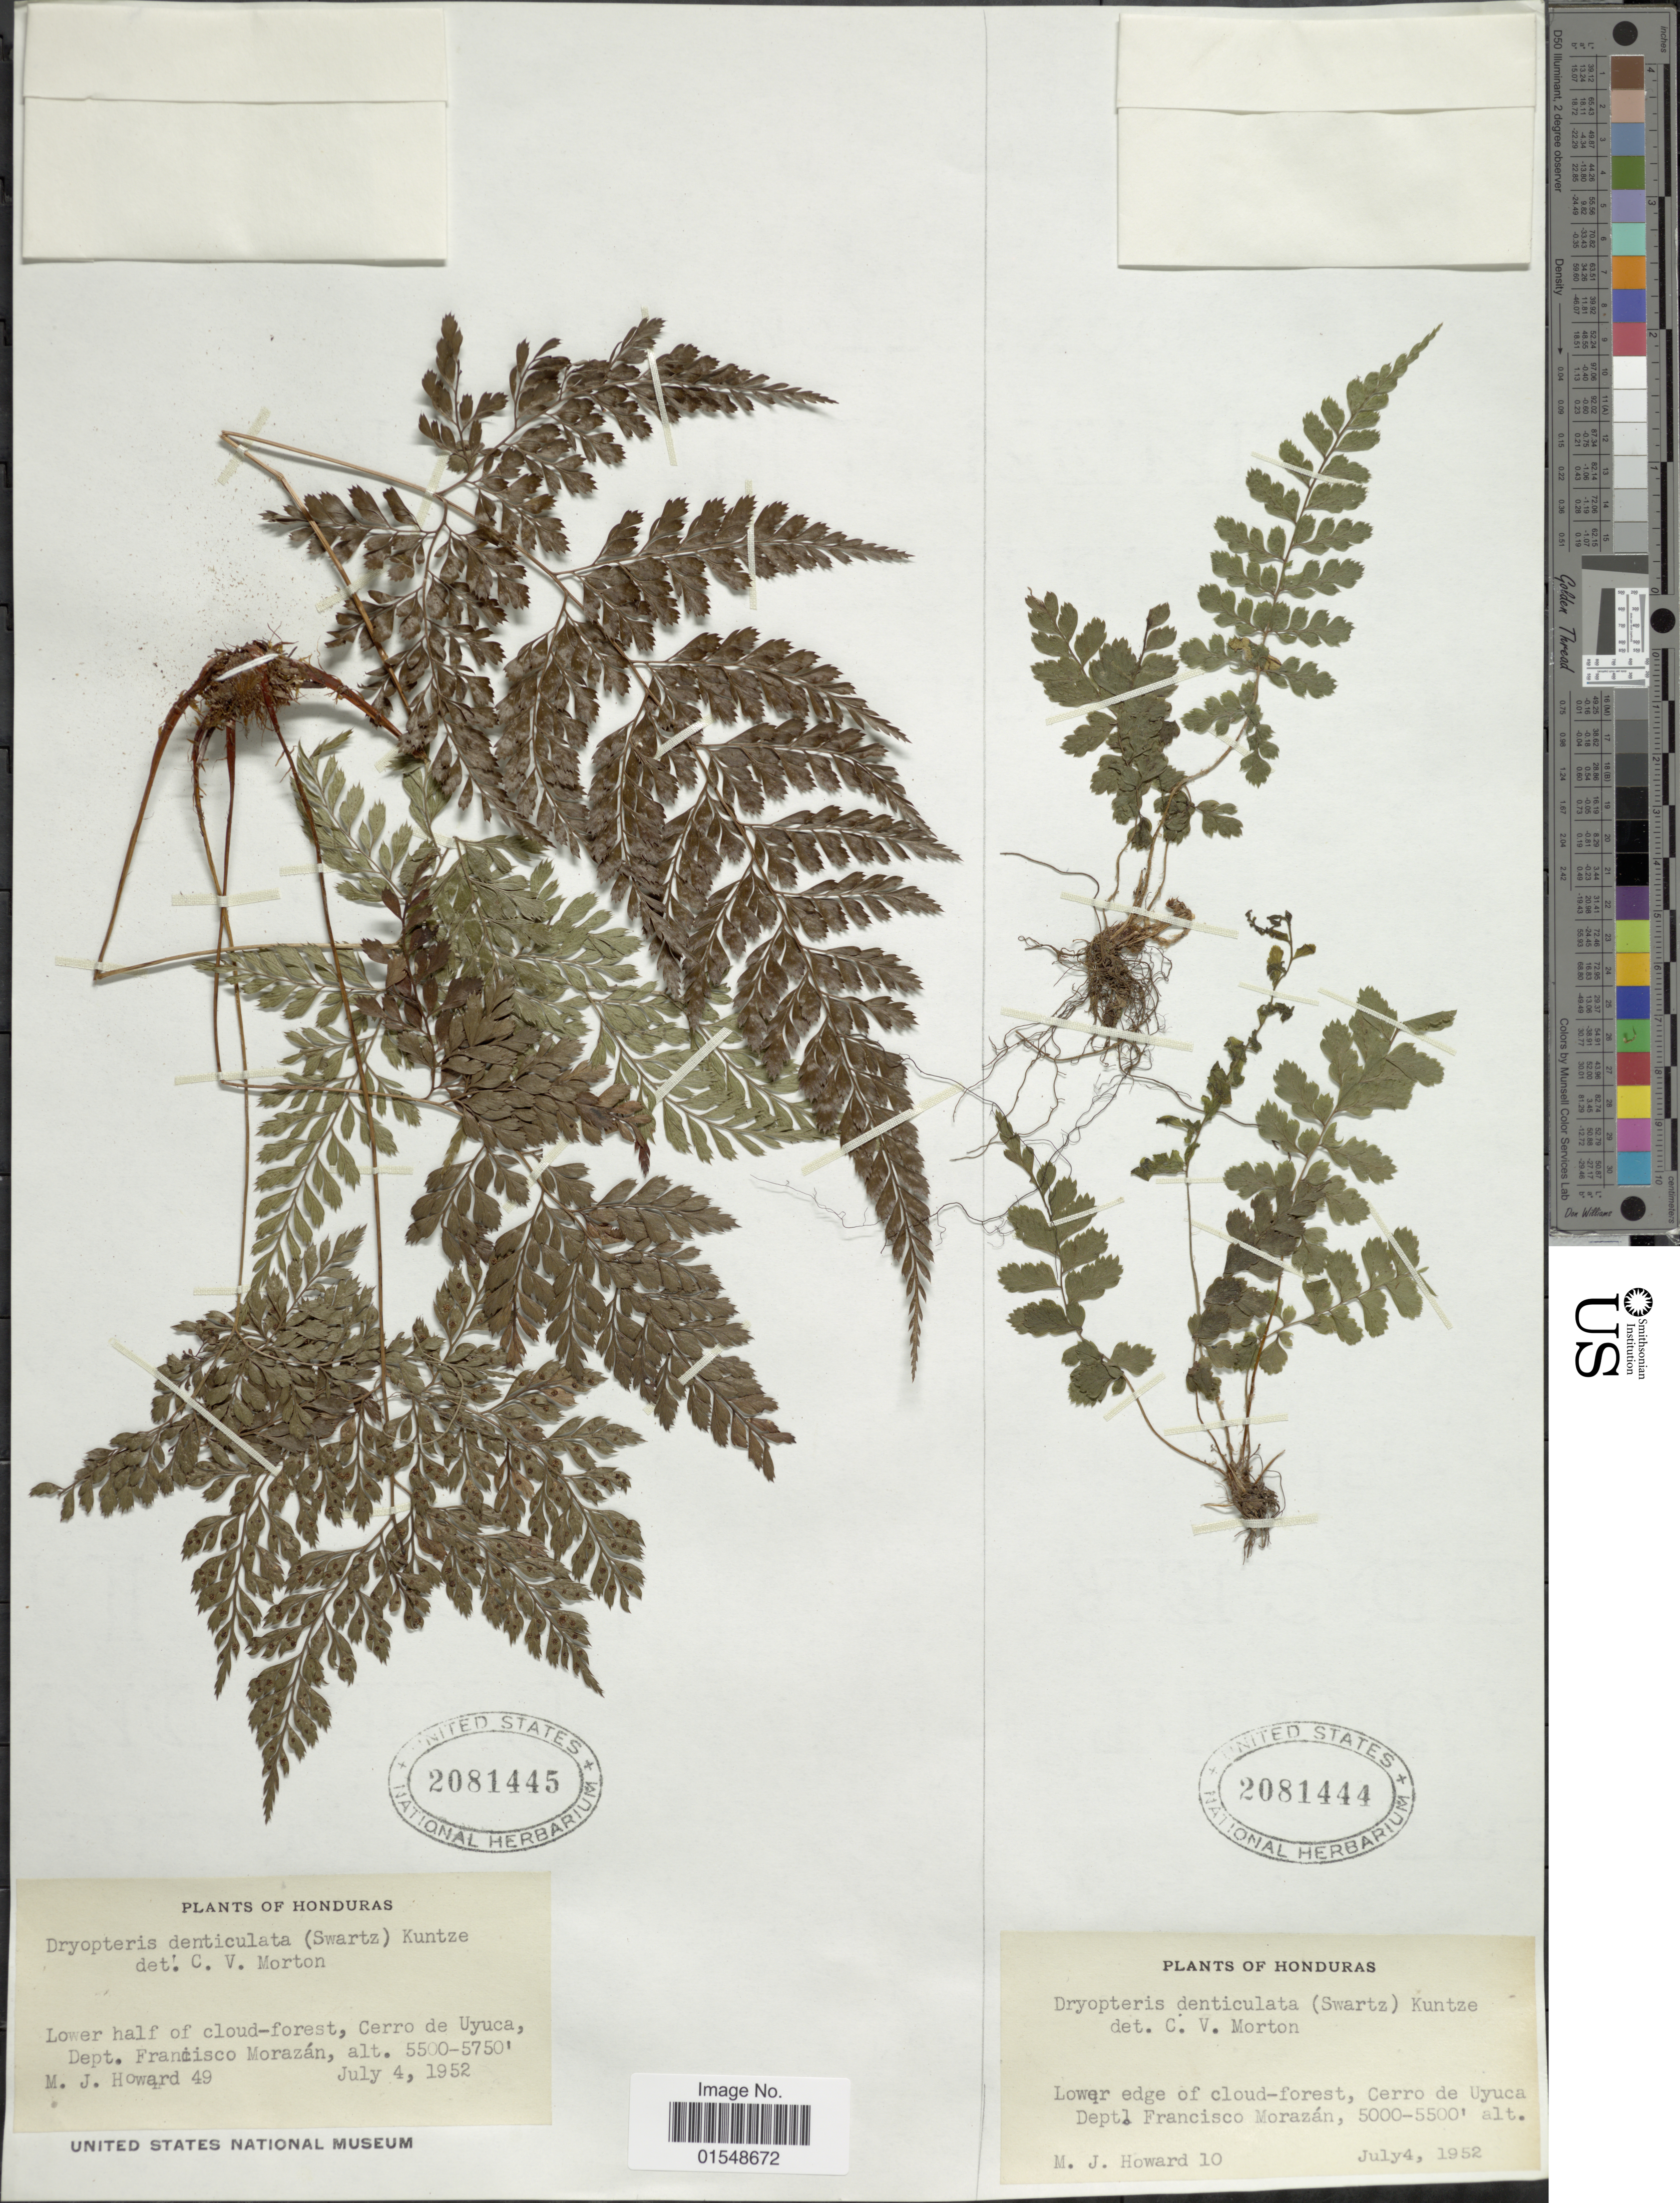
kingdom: Plantae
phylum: Tracheophyta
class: Polypodiopsida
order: Polypodiales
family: Dryopteridaceae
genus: Arachniodes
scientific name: Arachniodes denticulata var. jucunda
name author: (Fée) Lellinger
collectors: M. Howard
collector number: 49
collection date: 1952-07-04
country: Honduras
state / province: Fco. Morazán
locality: Cerro de Uyuca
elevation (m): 1676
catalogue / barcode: US 2081445-2